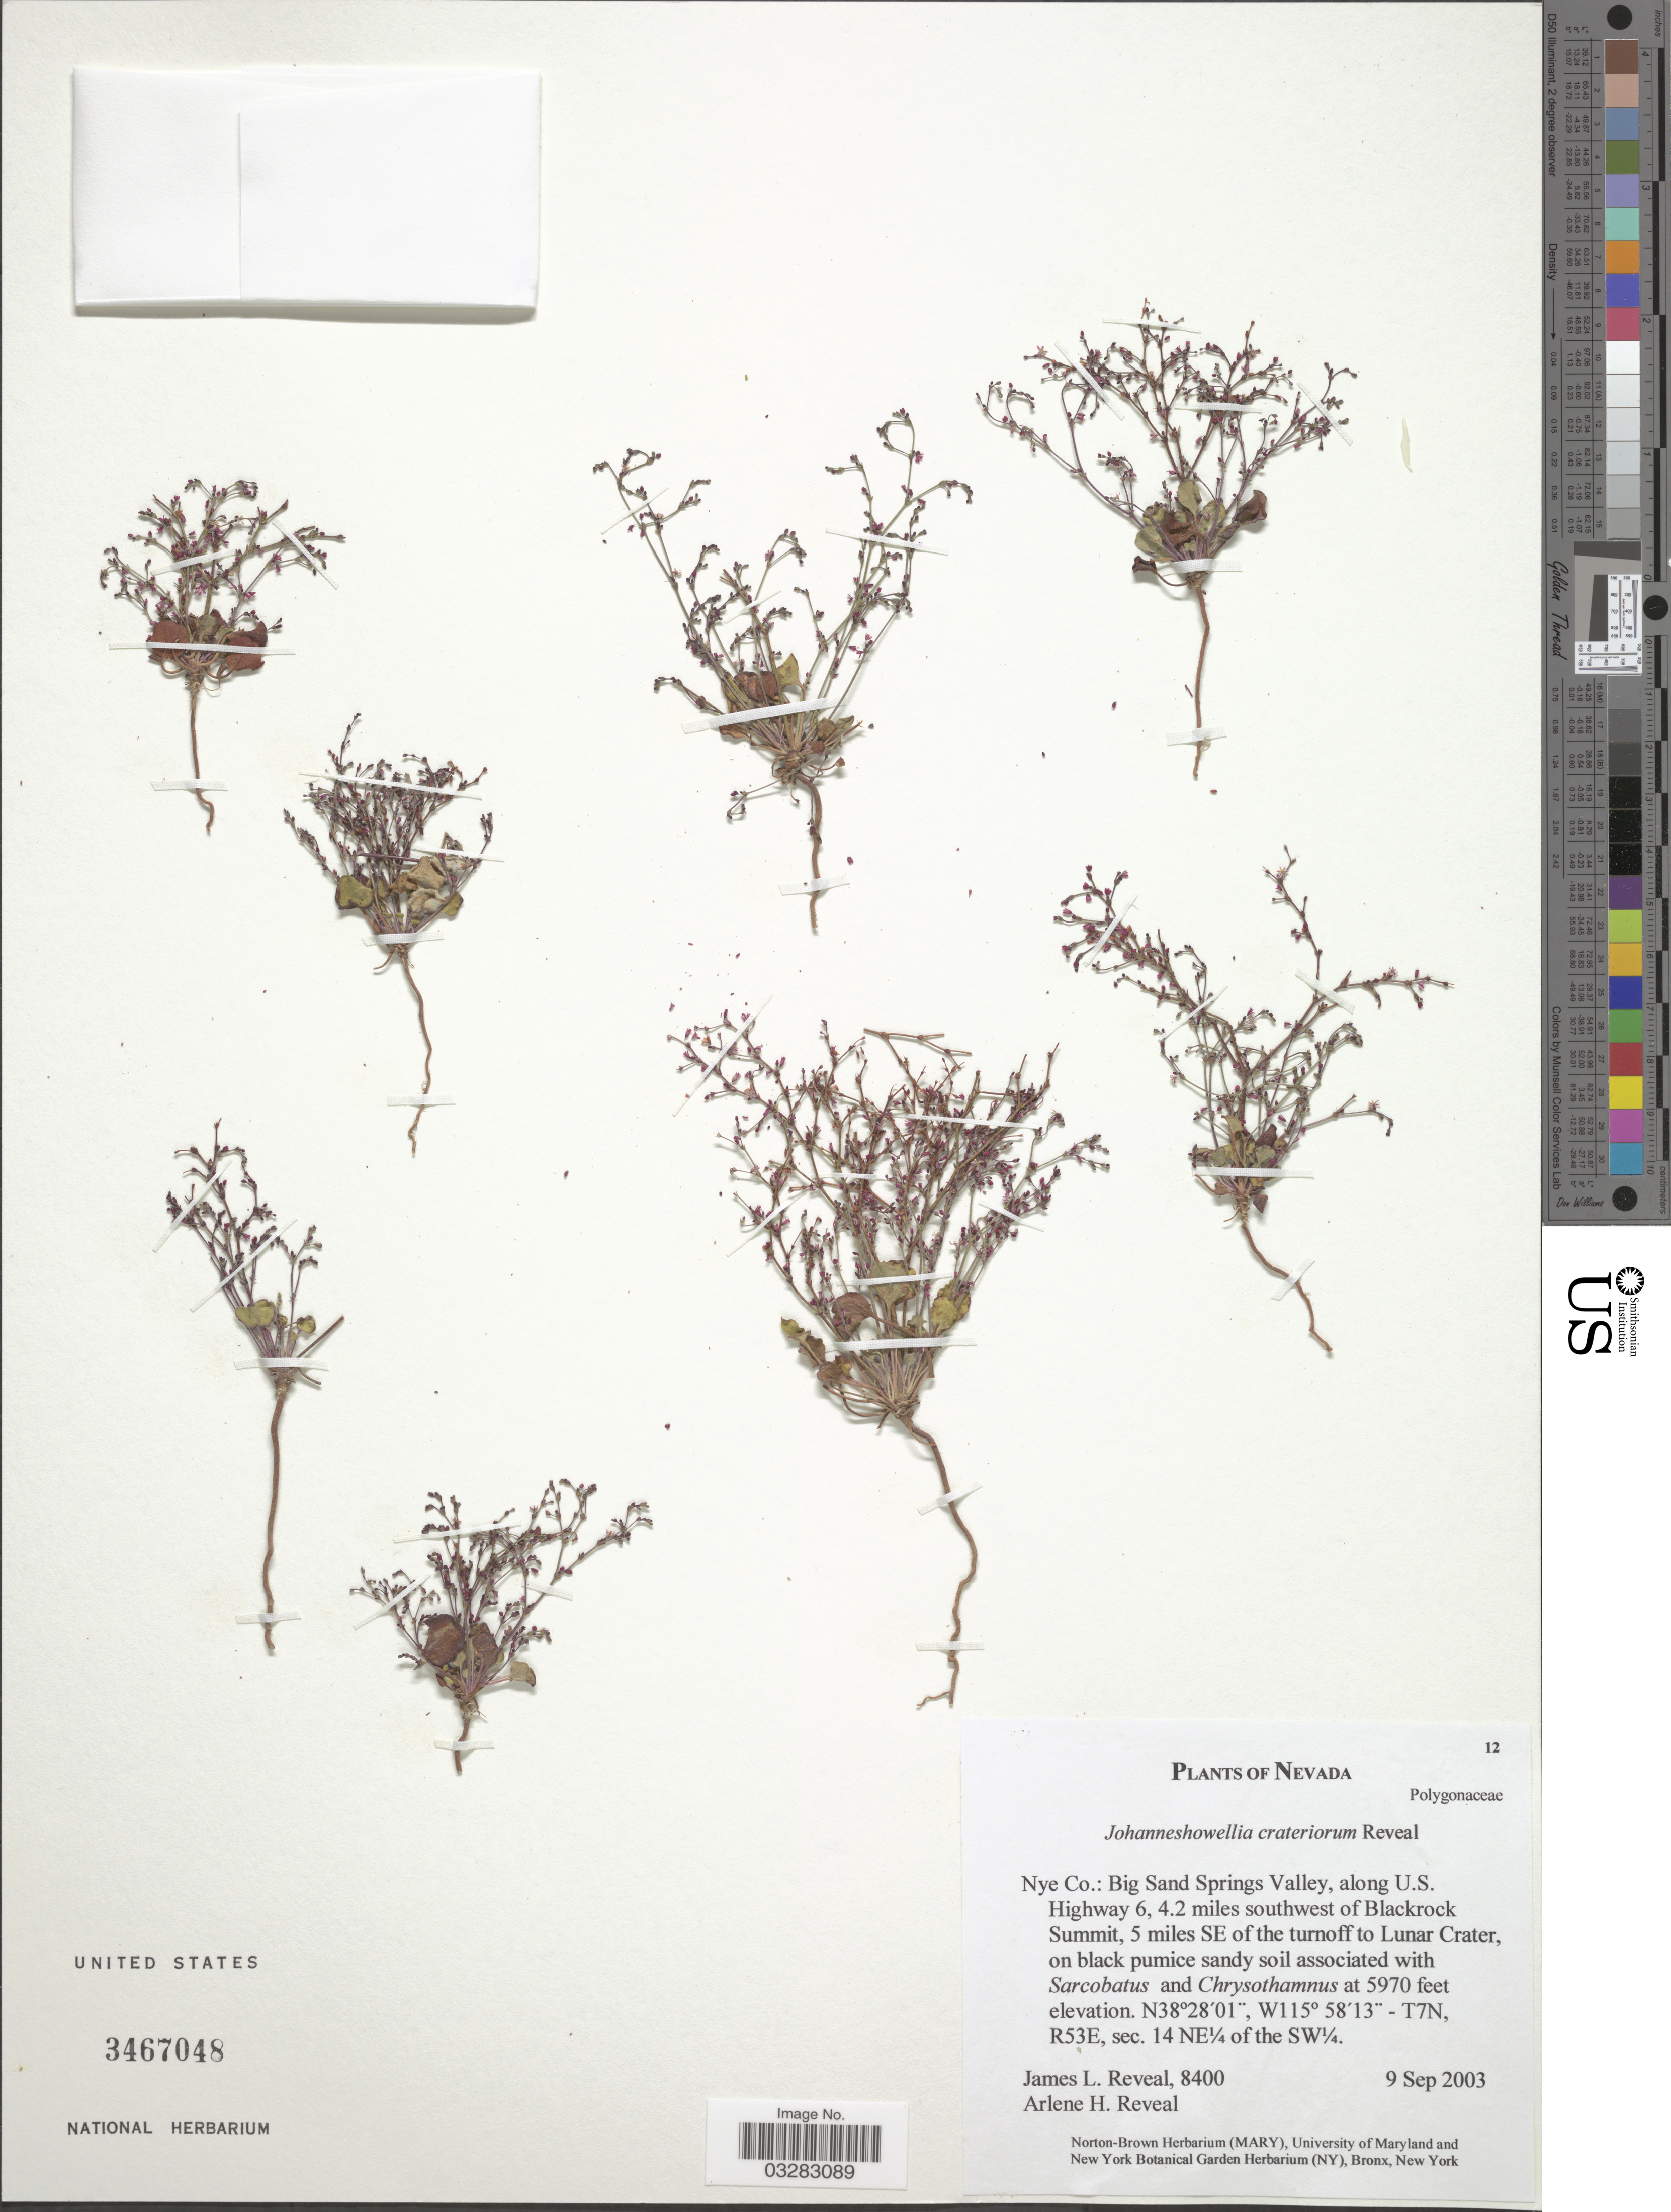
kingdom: Plantae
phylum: Tracheophyta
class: Magnoliopsida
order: Caryophyllales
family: Polygonaceae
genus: Johanneshowellia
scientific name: Johanneshowellia crateriorum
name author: Reveal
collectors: J. L. Reveal & A. H. Reveal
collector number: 8400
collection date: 2003-09-09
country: United States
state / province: Nevada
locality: Nye Co.: Big Springs Valley, along U.S. Highway 6, 4.2 miles southwest of Blackrock Summit, 5 miles SE of the turnoff to Lunar Crater. T7N, R53E, sec. 14 NE¼ of the SW¼.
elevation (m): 1820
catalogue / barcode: US 3467048